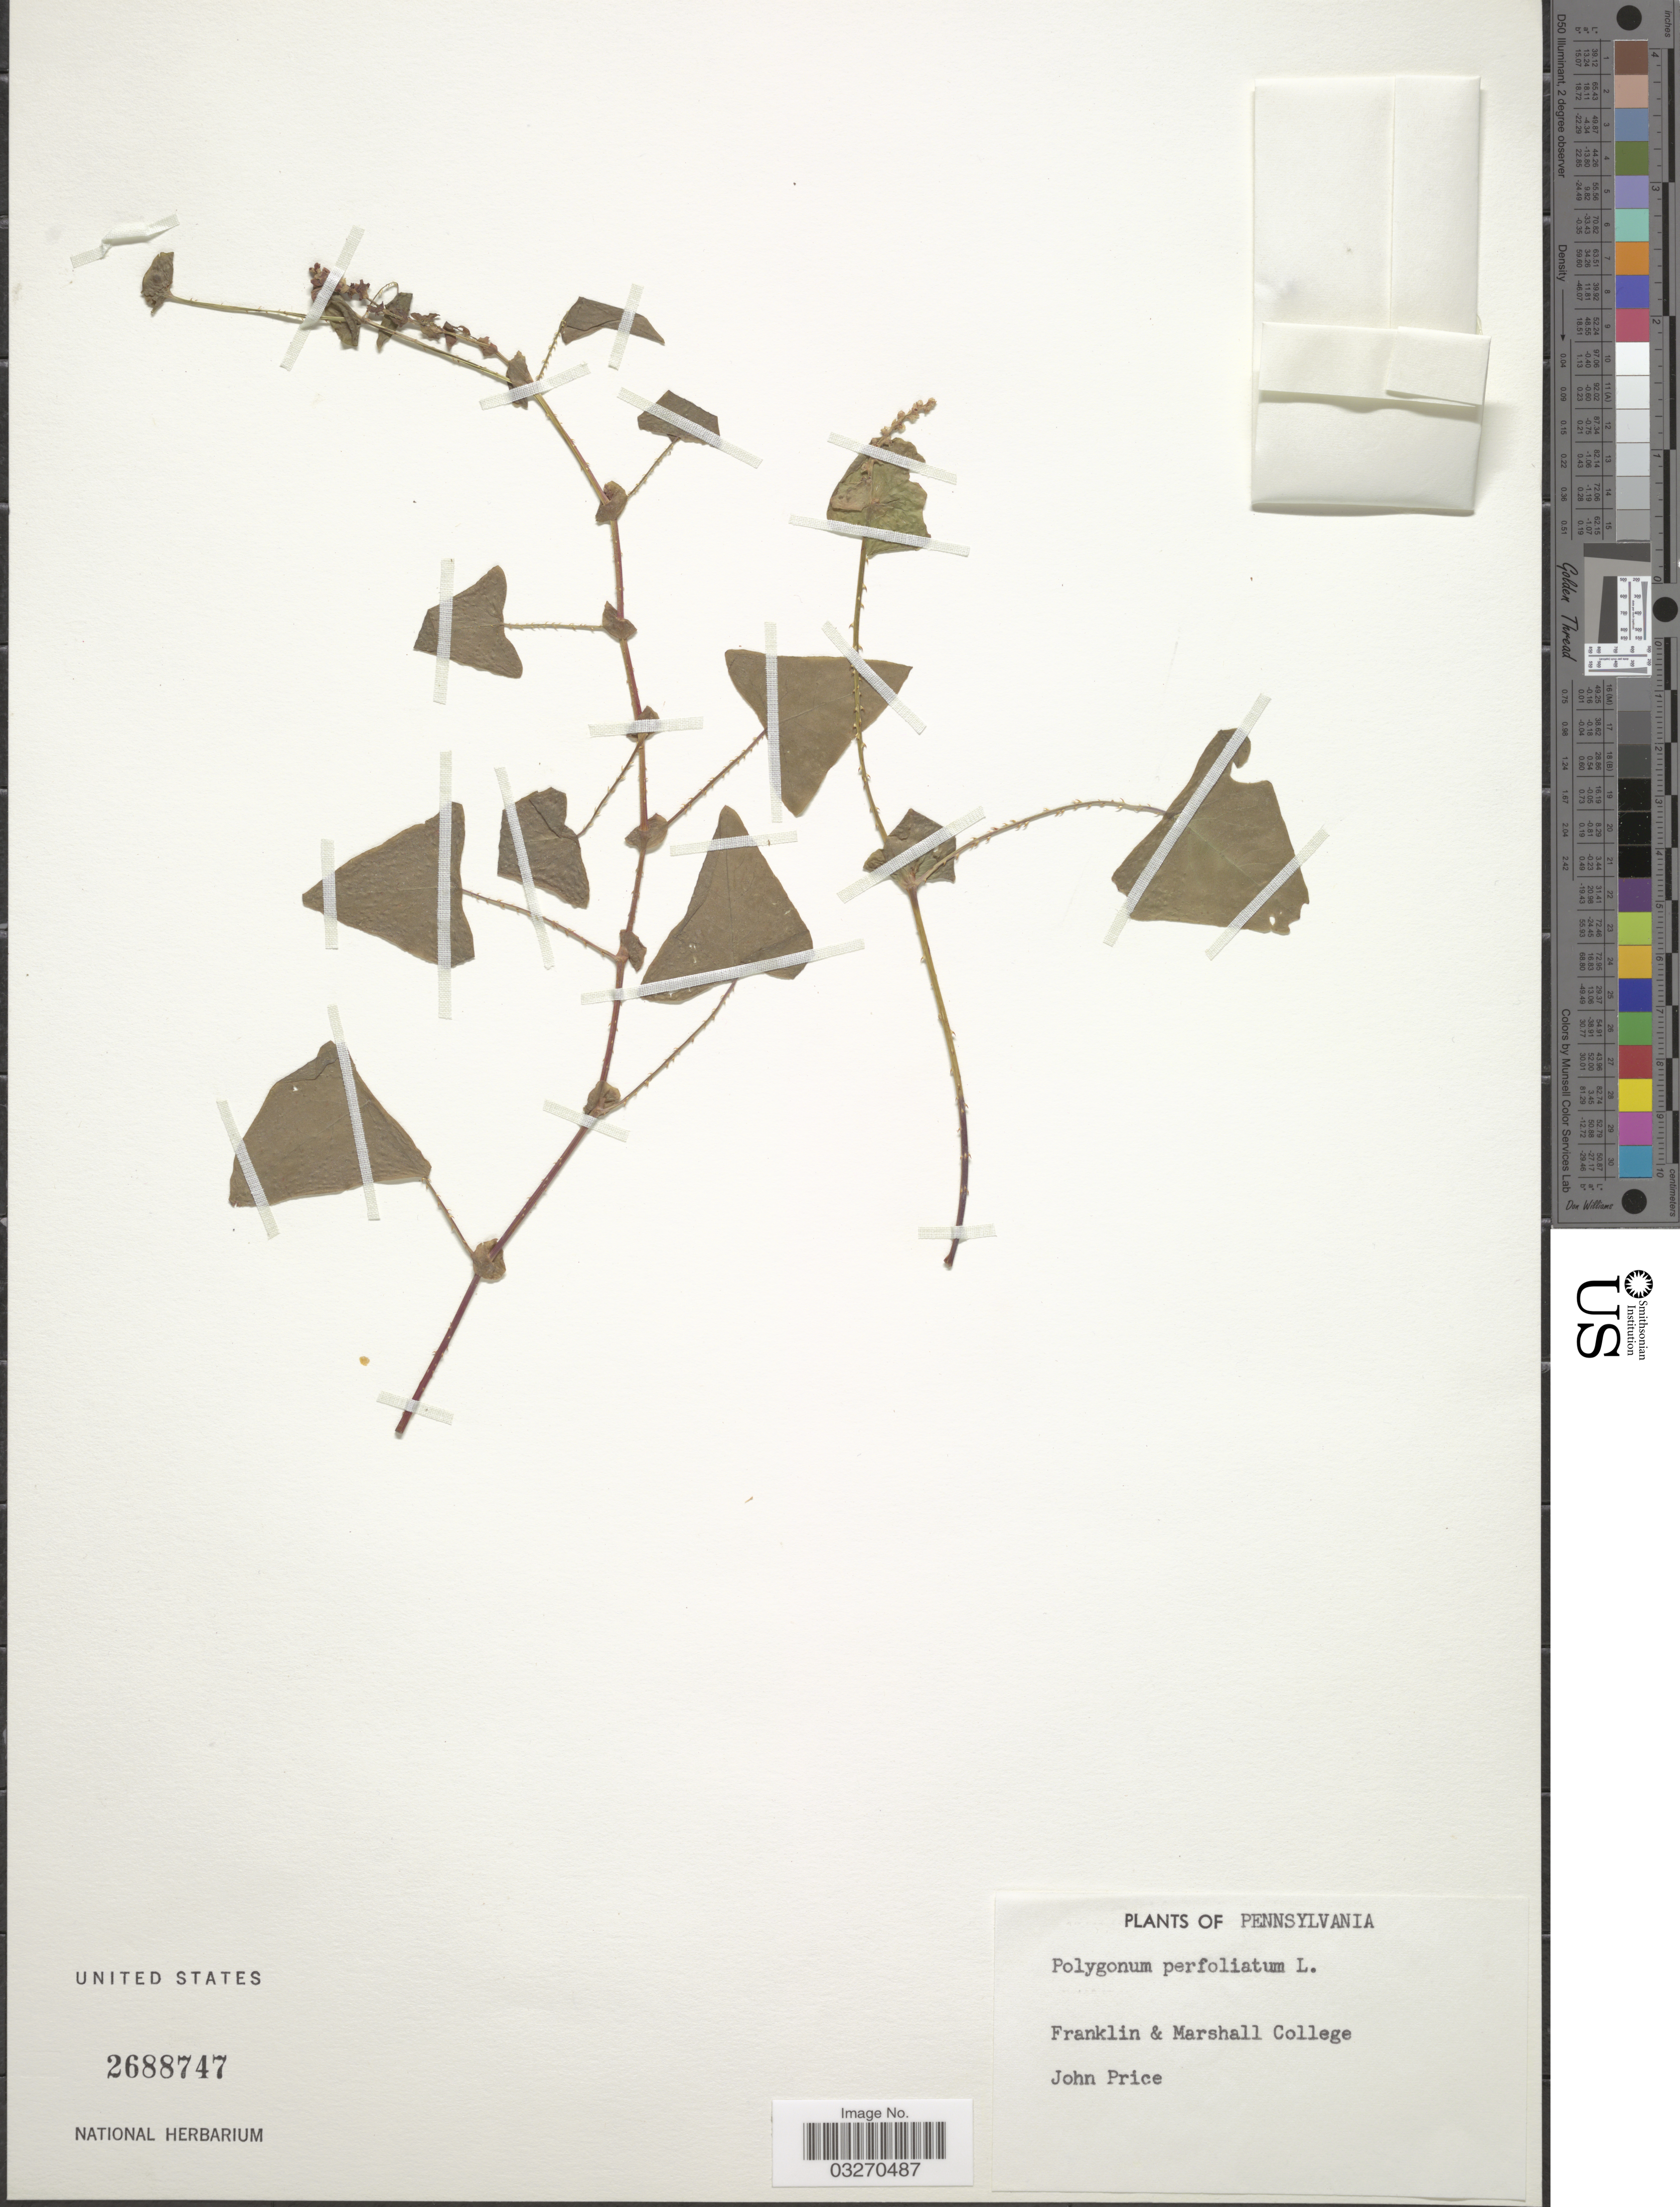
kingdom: Plantae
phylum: Tracheophyta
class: Magnoliopsida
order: Caryophyllales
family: Polygonaceae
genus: Persicaria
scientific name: Persicaria perfoliata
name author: (L.) H. Gross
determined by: Atha, D. E.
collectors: J. Price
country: United States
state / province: Pennsylvania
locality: Franklin & Marshall College.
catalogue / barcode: US 2688747